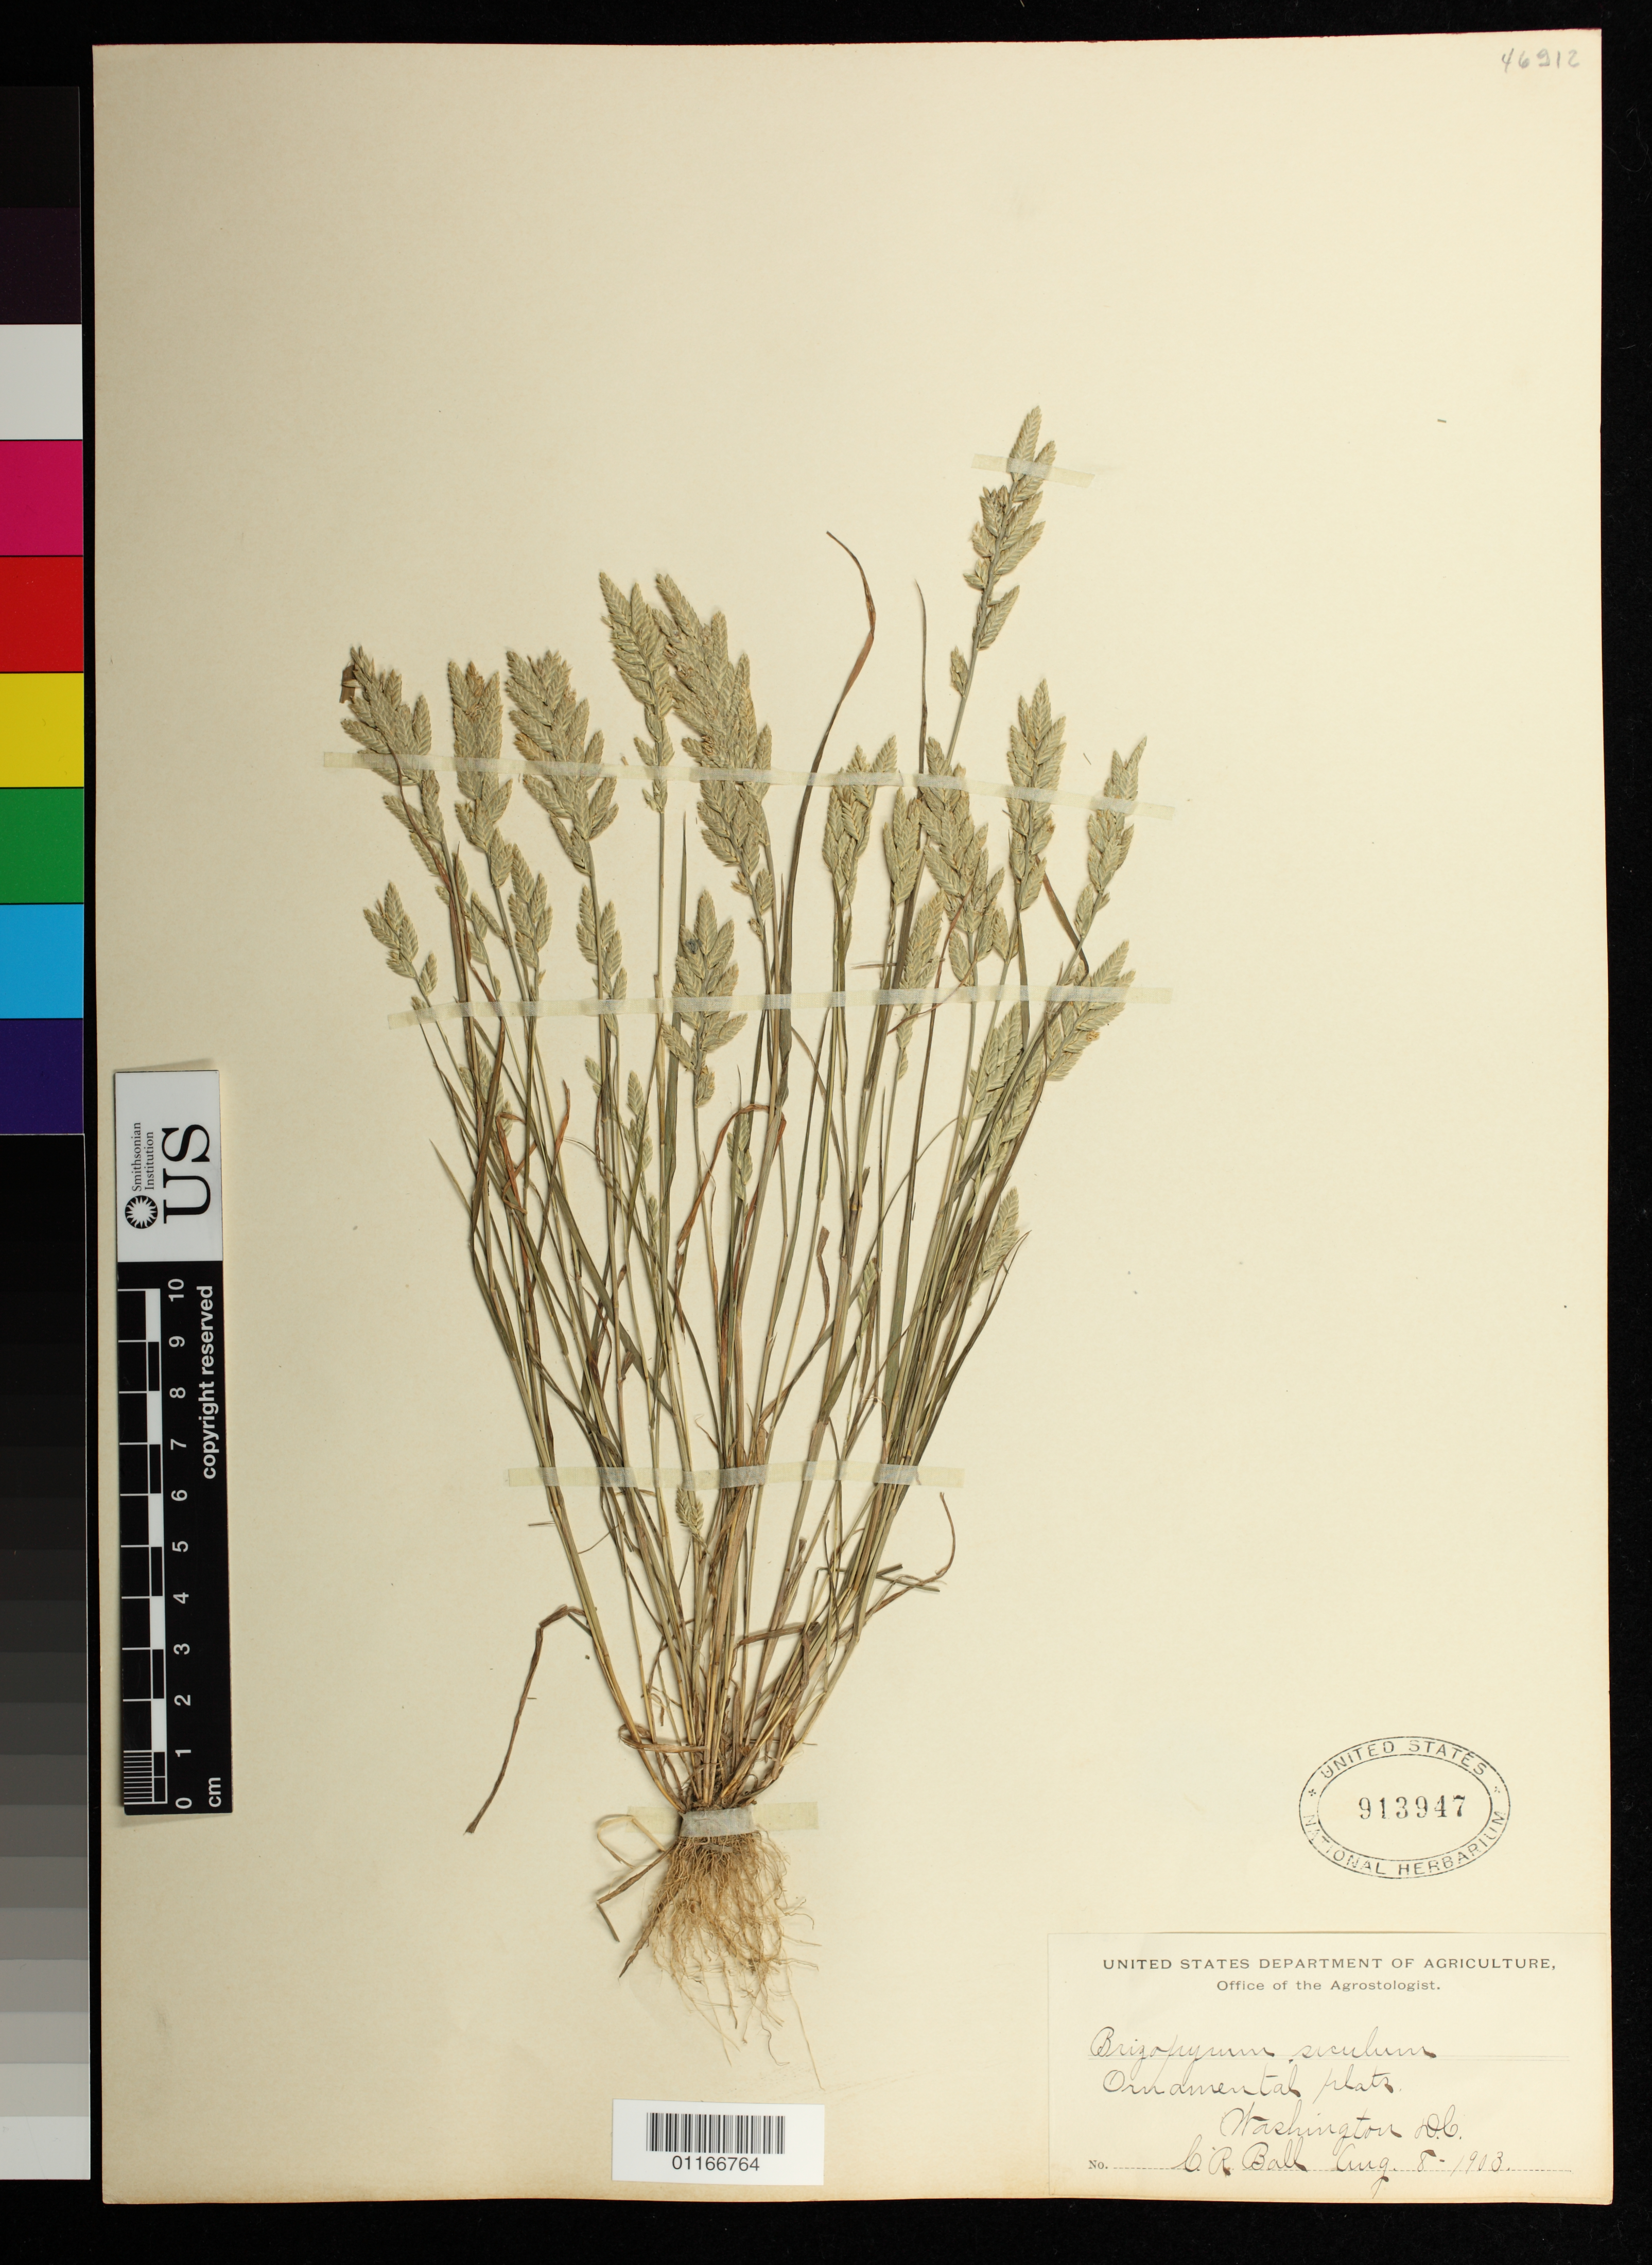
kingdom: Plantae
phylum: Tracheophyta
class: Liliopsida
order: Poales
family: Poaceae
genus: Desmazeria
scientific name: Desmazeria sicula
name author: (Jacq.) Dumort.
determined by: Poaceae Reorganization Project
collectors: C. R. Ball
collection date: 1903-08-08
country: United States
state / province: District of Columbia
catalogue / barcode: US 913947